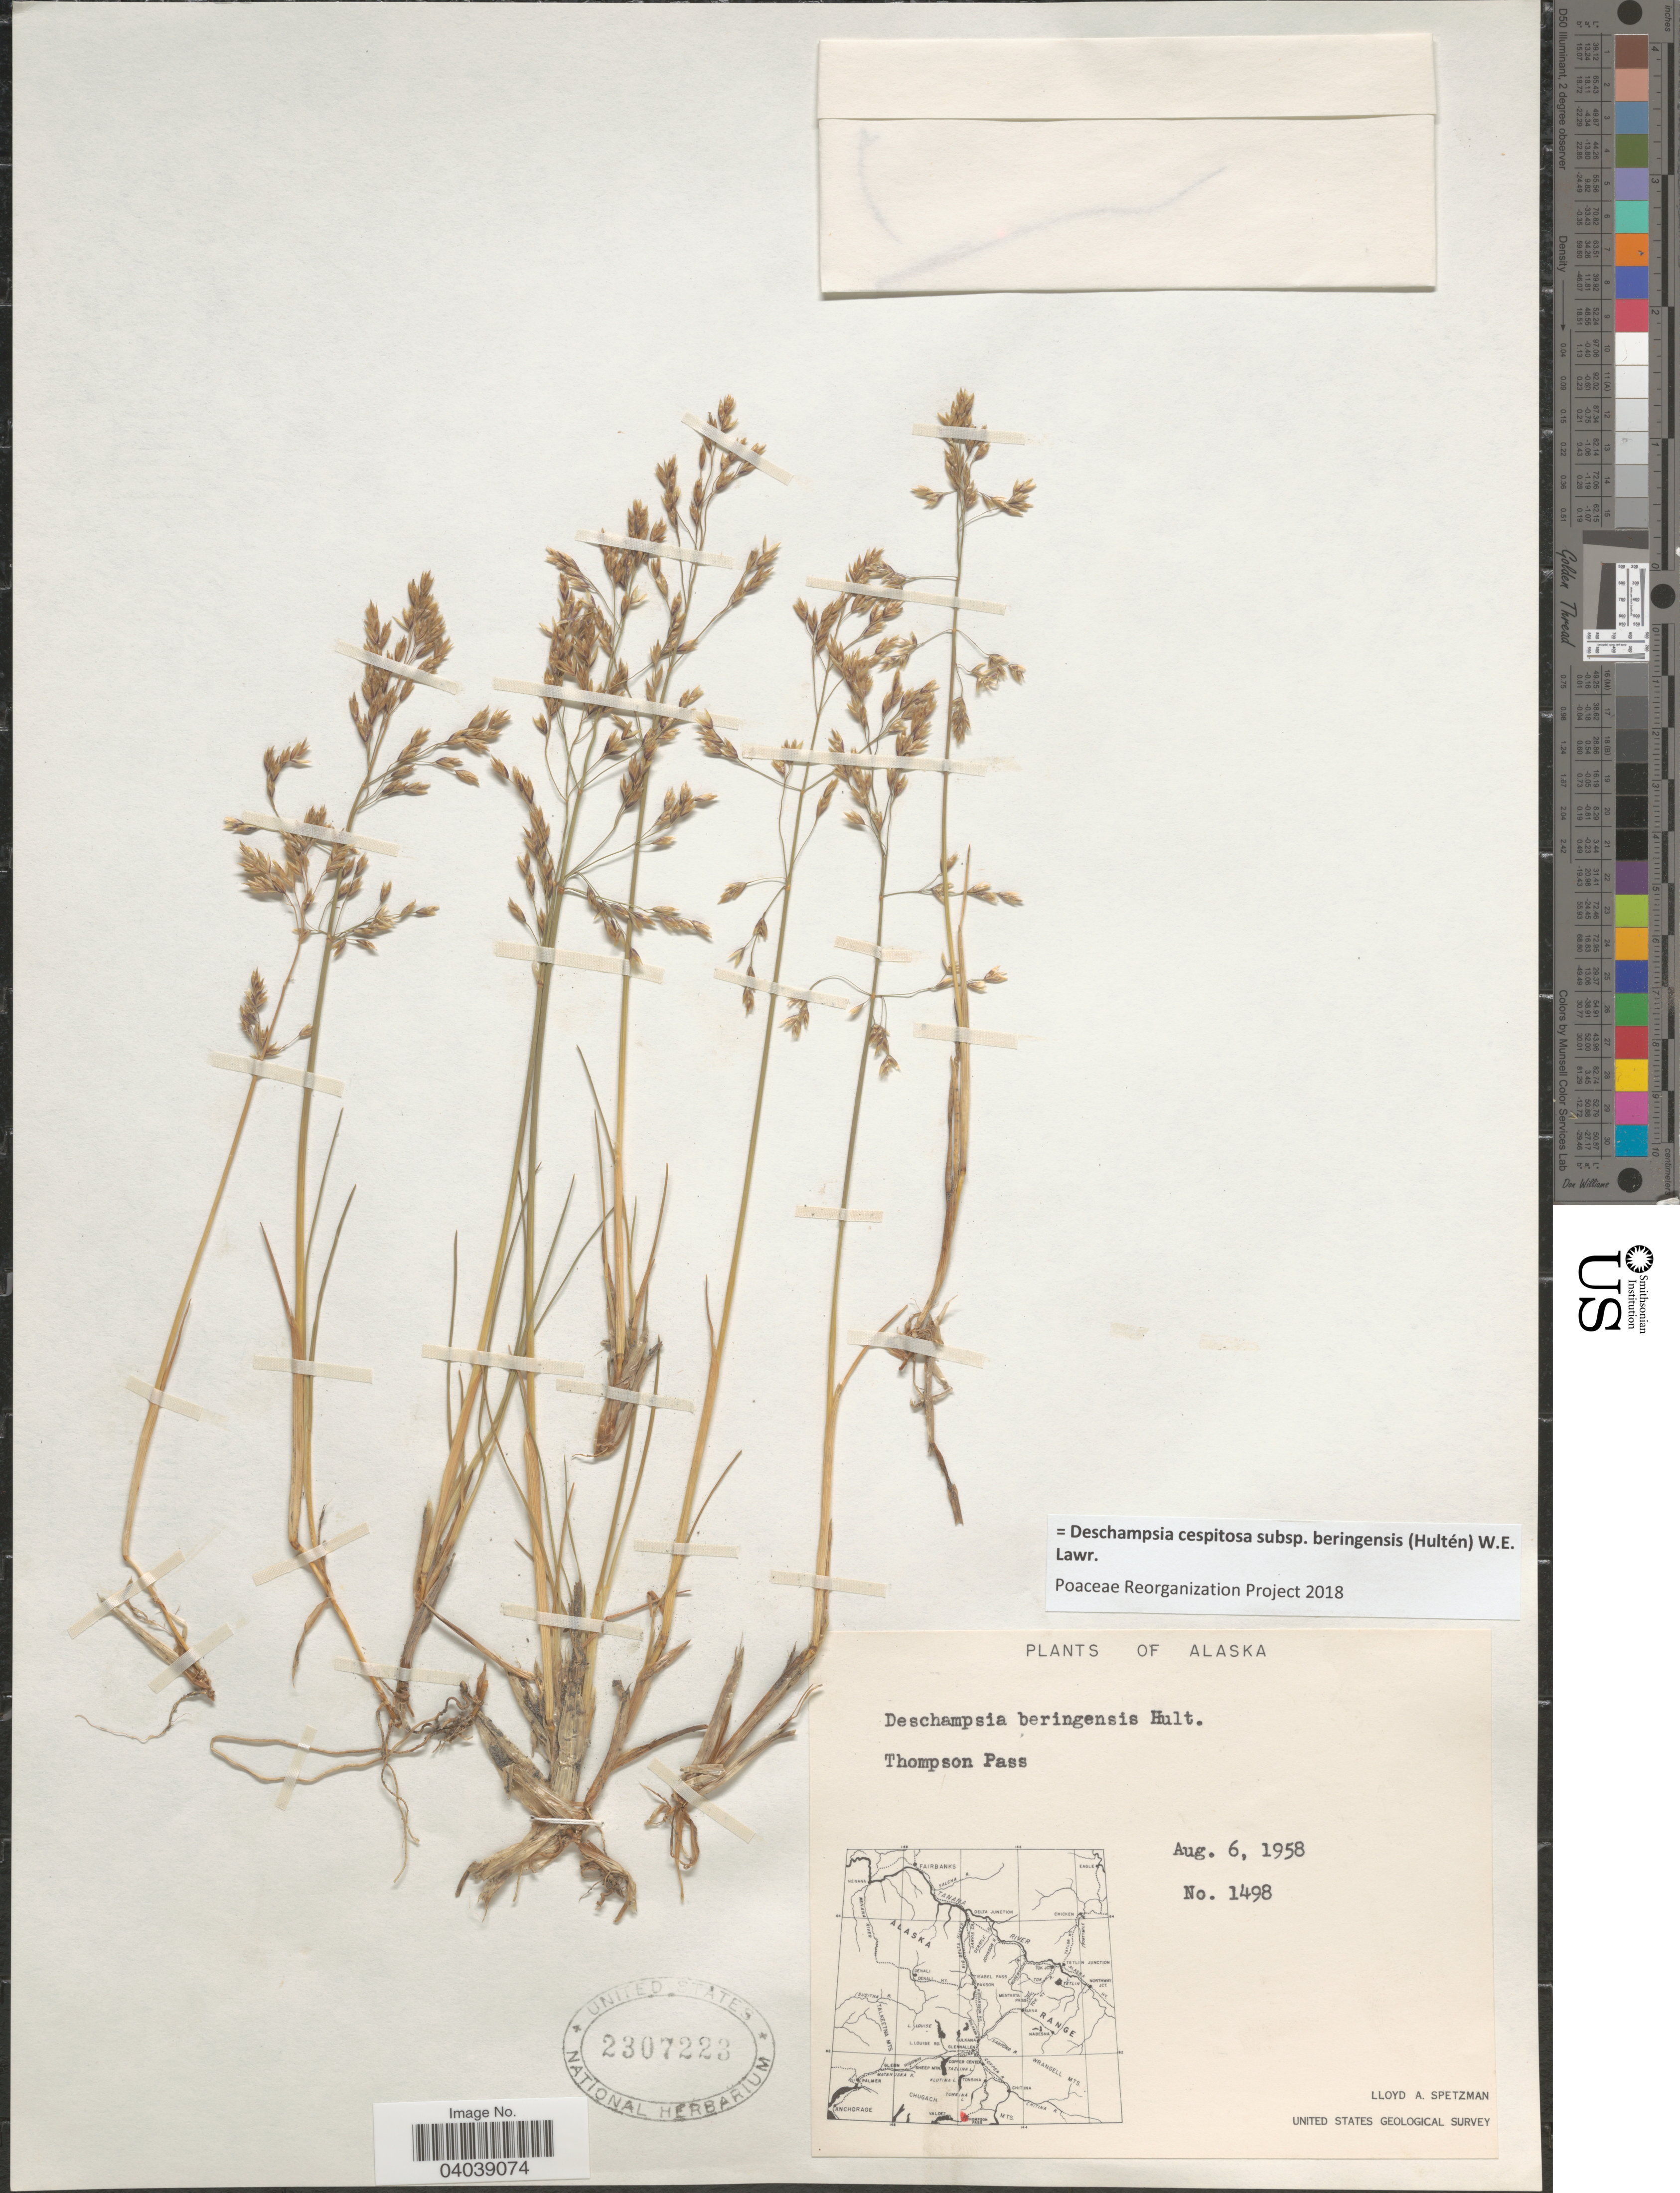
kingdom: Plantae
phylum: Tracheophyta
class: Liliopsida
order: Poales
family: Poaceae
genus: Deschampsia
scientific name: Deschampsia cespitosa subsp. beringensis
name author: (Hultén) Lawrence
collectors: L. Spetzman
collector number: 1498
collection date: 1958-08-06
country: United States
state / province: Alaska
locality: Thompson Pass.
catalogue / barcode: US 2307223